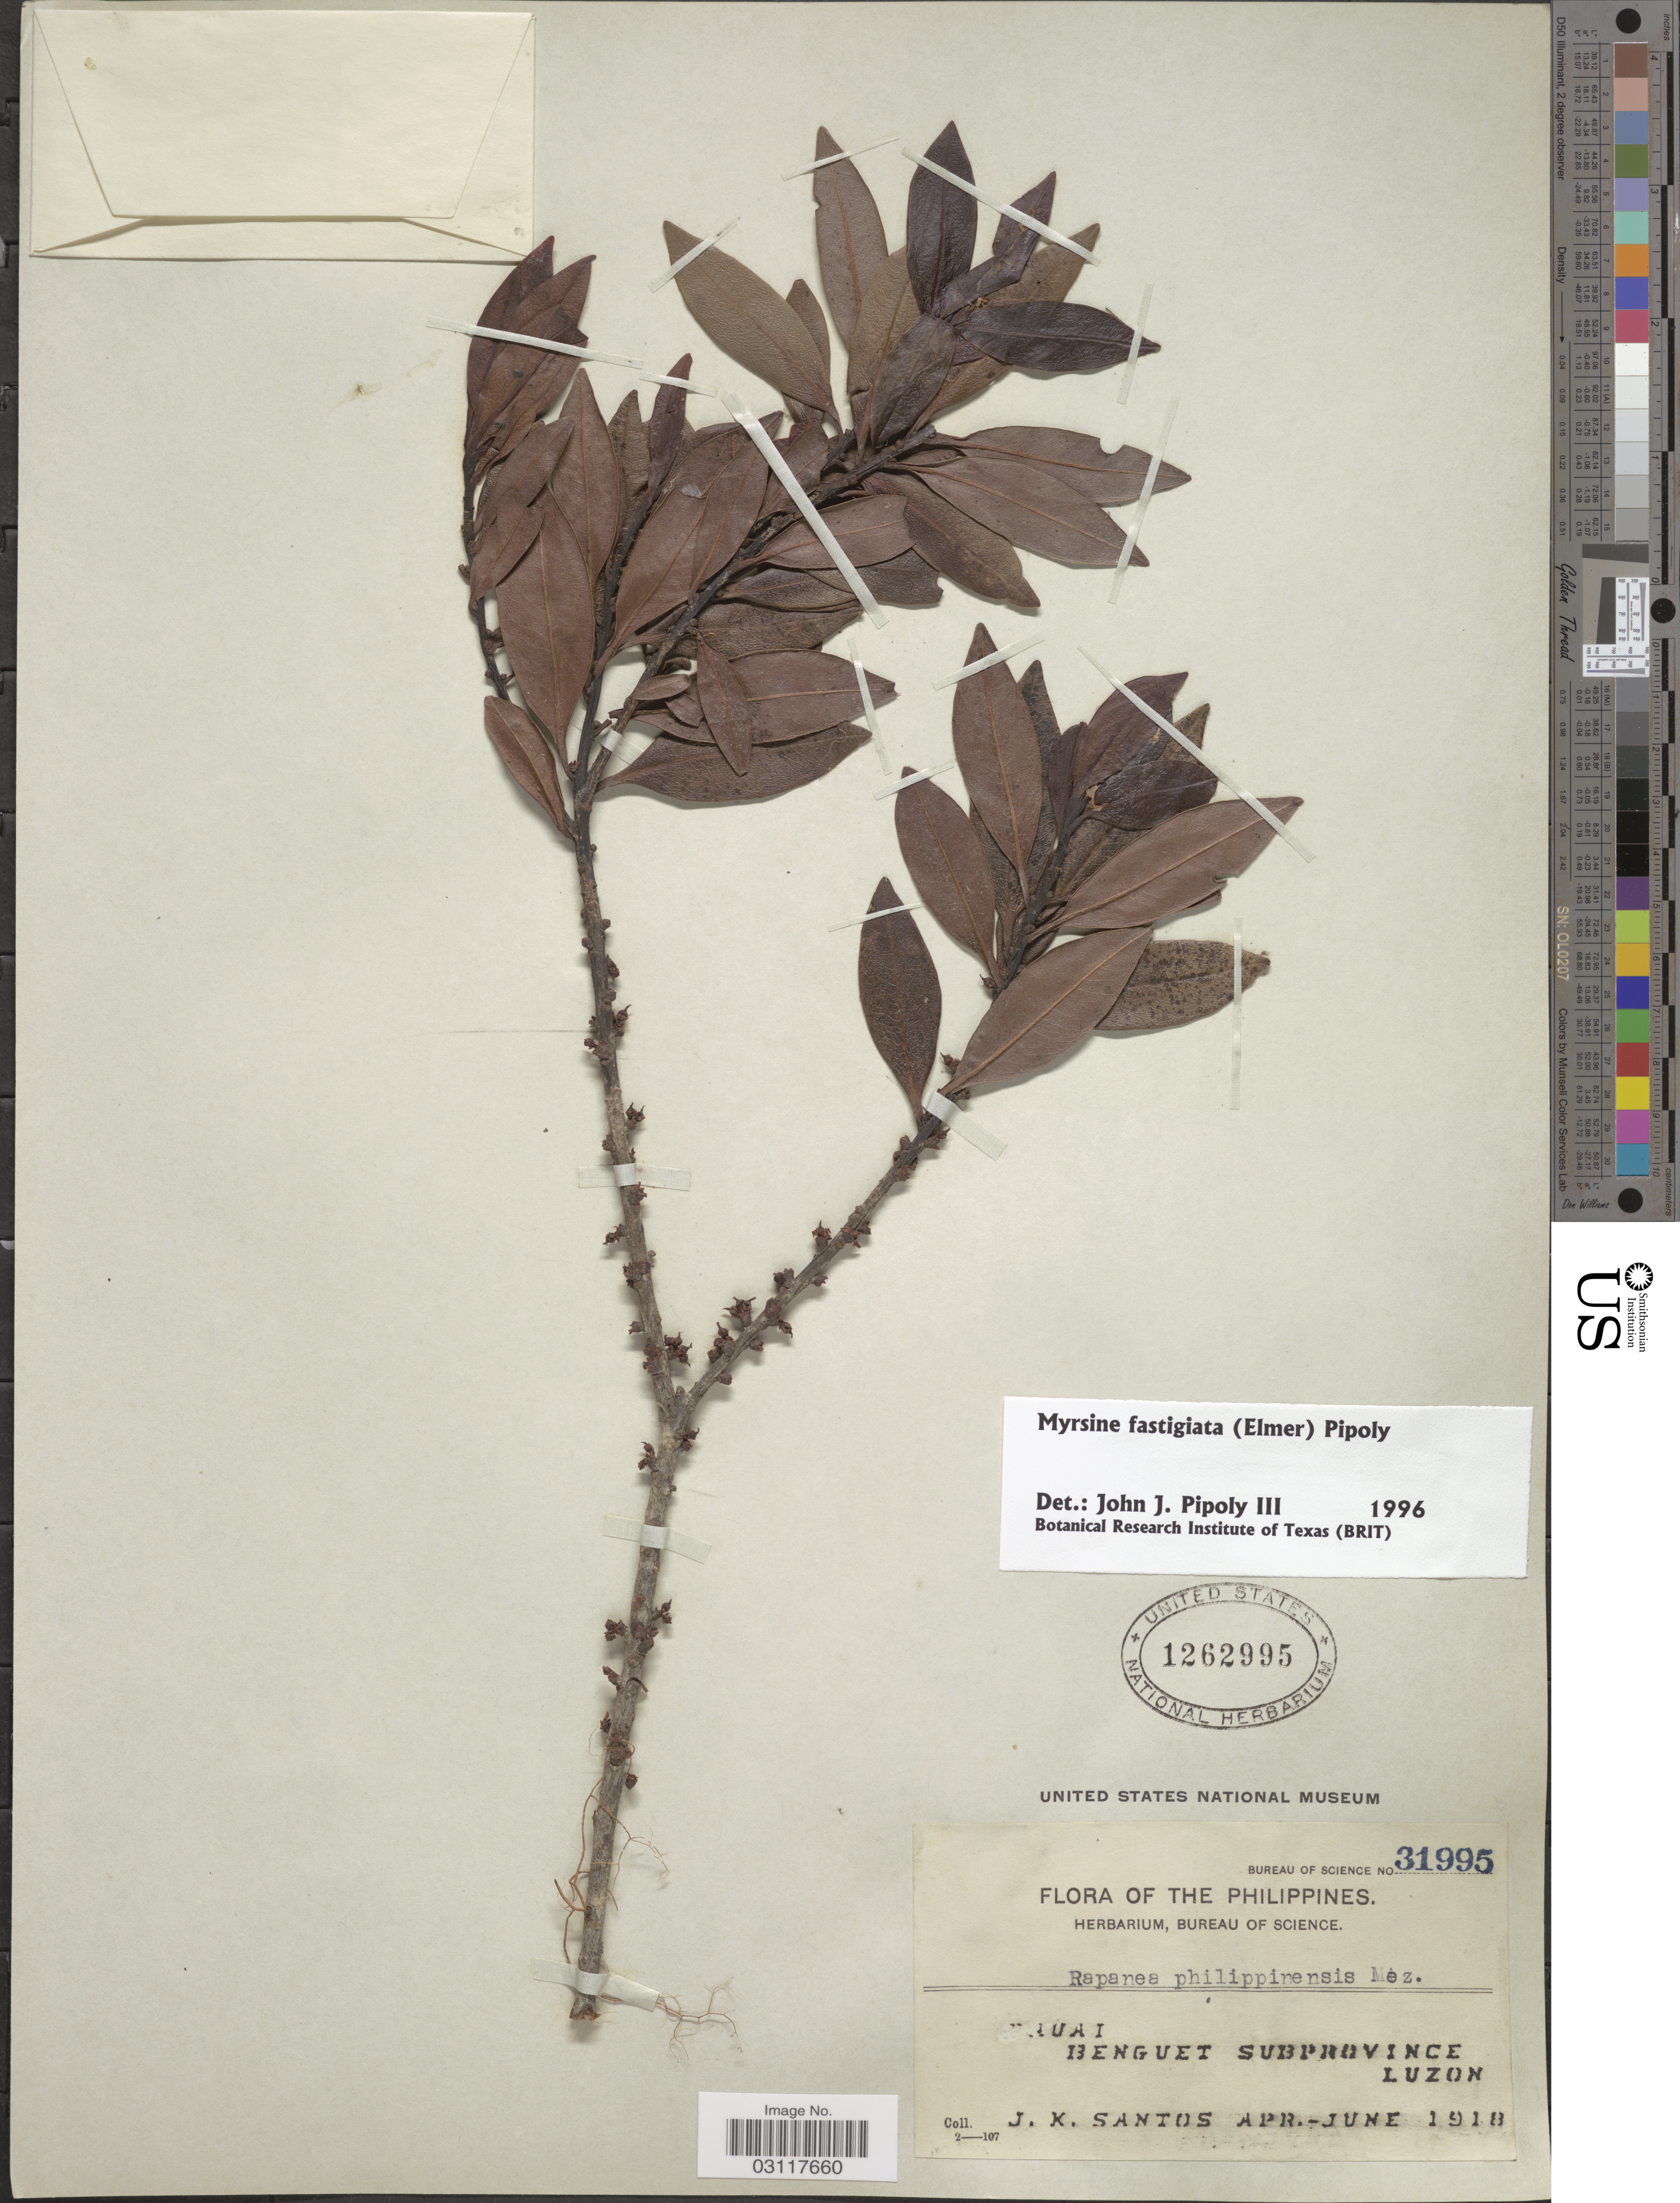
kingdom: Plantae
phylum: Tracheophyta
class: Magnoliopsida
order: Ericales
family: Primulaceae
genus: Myrsine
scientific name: Myrsine fastigiata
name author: (Elmer) Pipoly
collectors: J. K. Santos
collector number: Bureau of Science 31995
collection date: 1918-04/1918-06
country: Philippines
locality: [illegible text]auai, Benguet Subprovince, Luzon.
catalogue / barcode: US 1262995